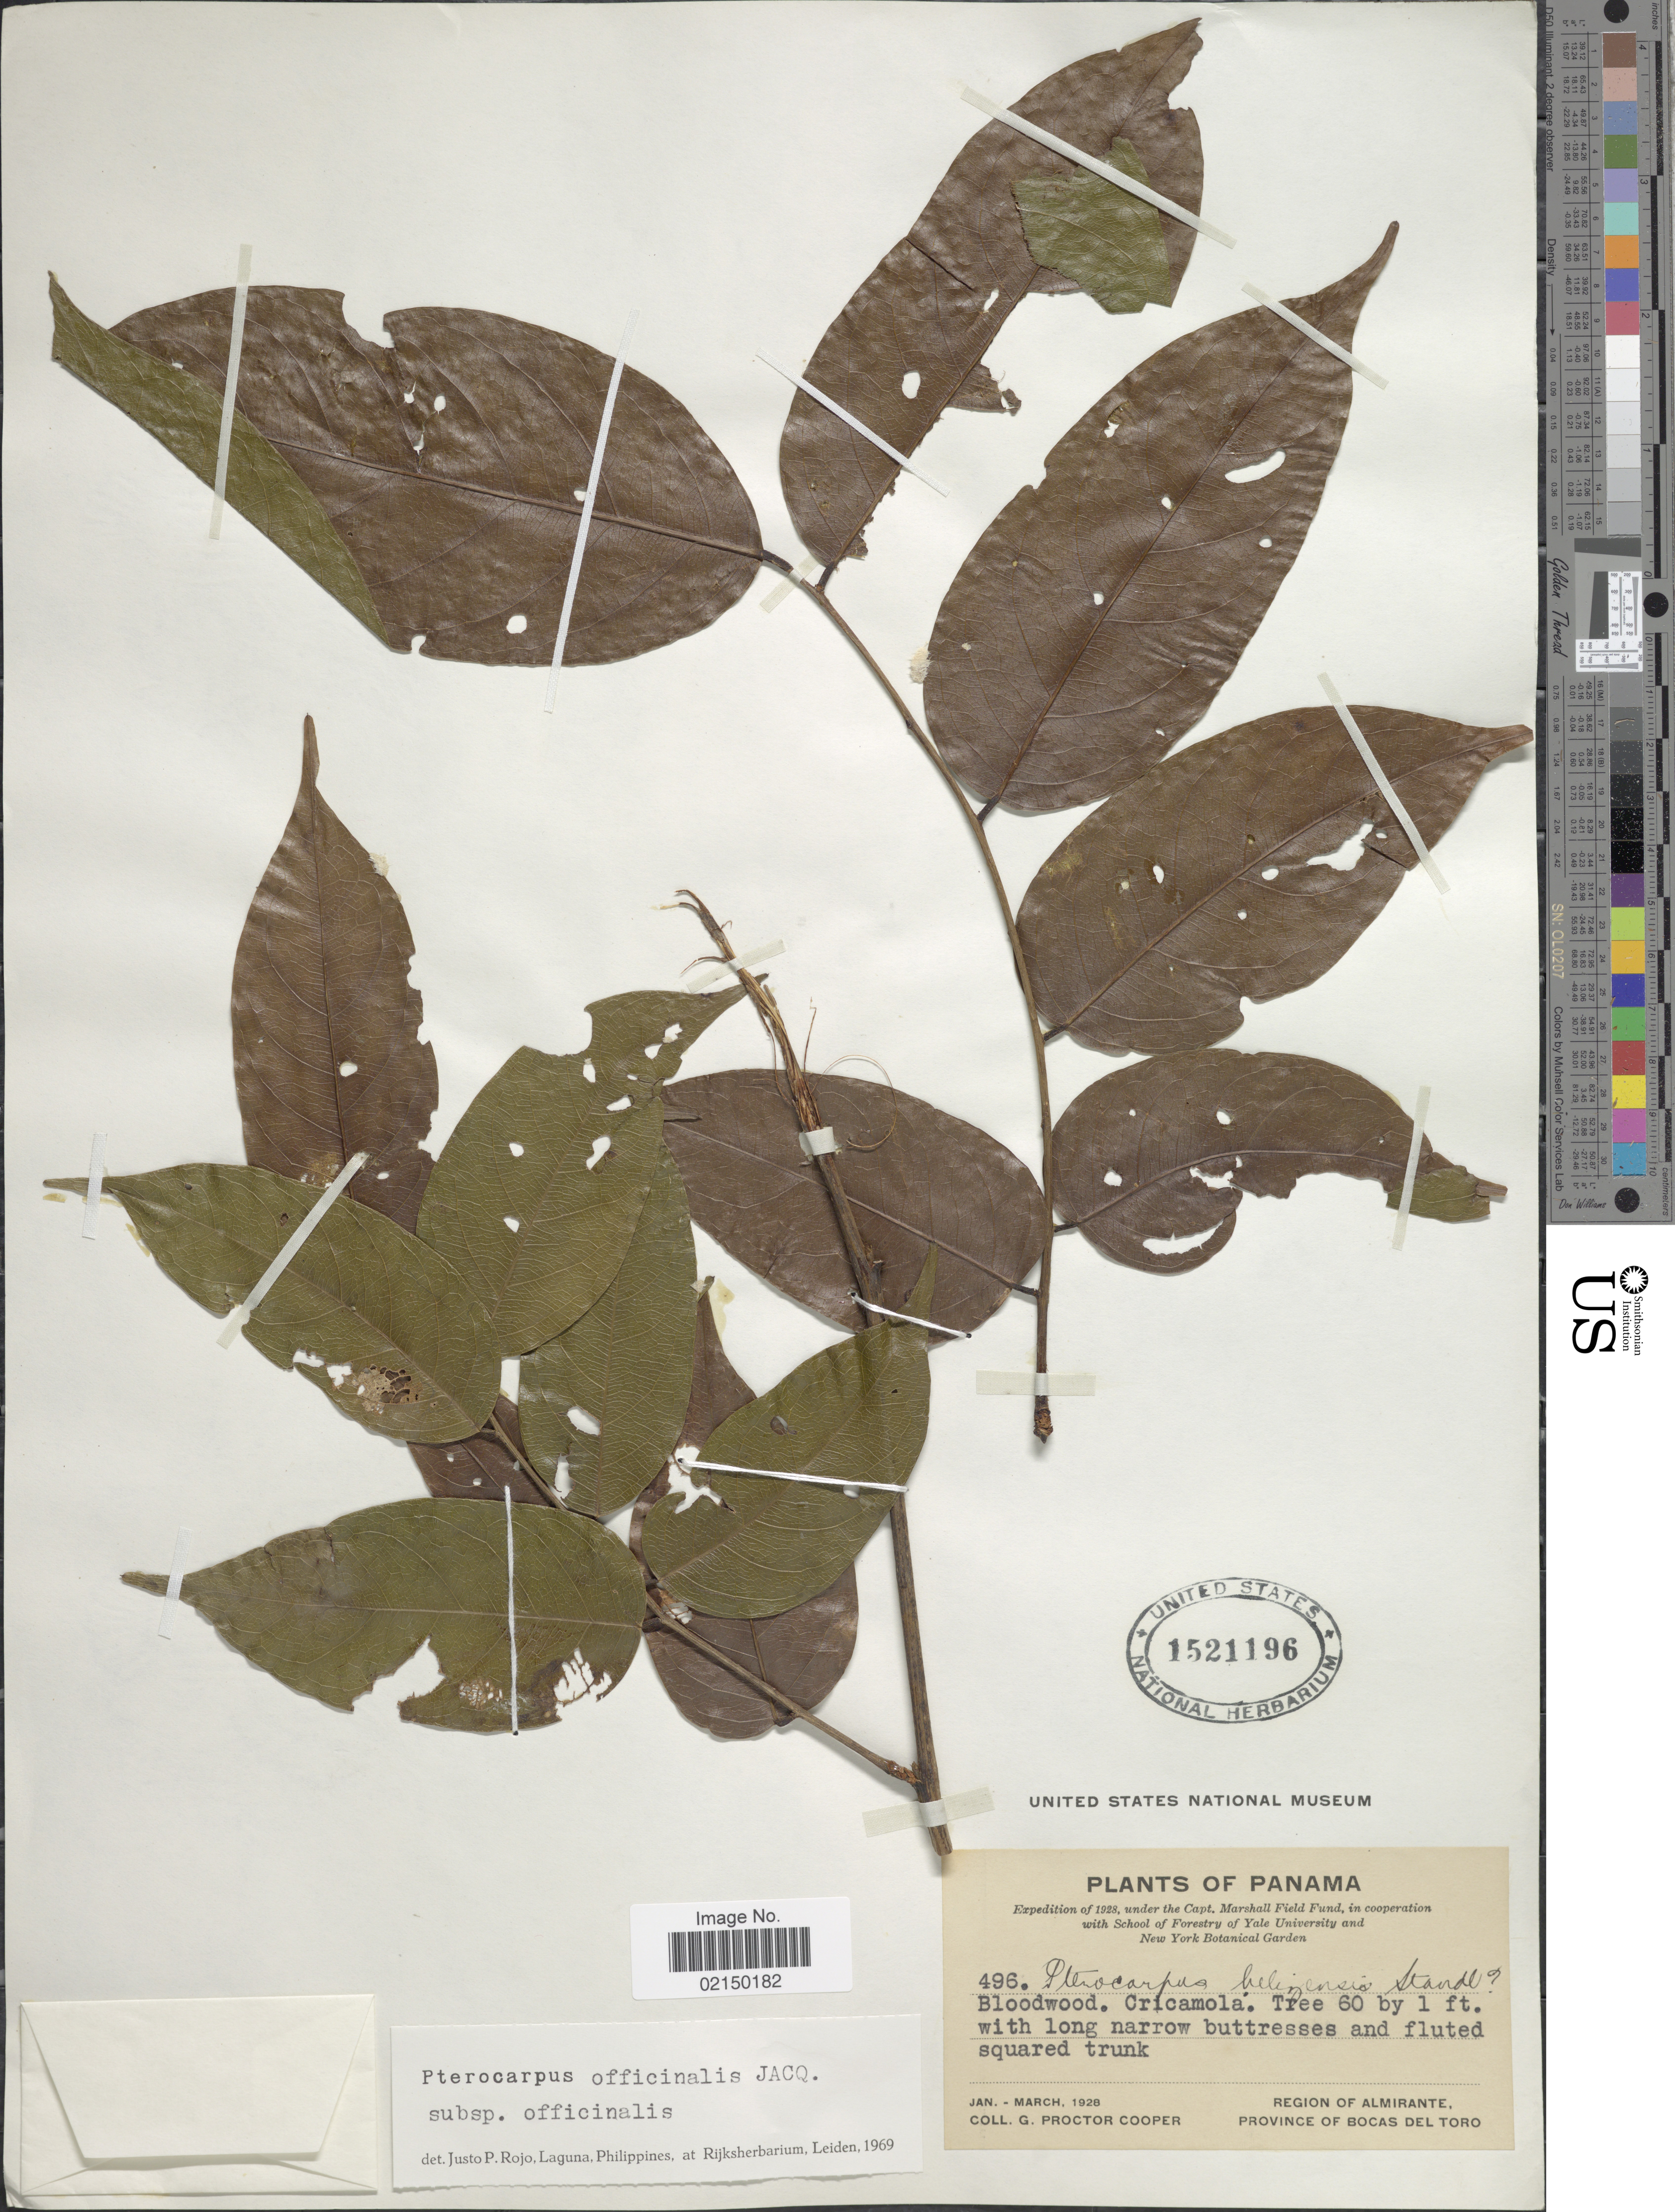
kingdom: Plantae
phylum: Tracheophyta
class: Magnoliopsida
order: Fabales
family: Fabaceae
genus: Pterocarpus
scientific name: Pterocarpus officinalis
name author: Jacq.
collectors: G. Cooper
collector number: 496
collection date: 1928-01/1928-03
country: Panama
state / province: Bocas del Toro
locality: Region of Almirante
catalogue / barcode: US 1521196